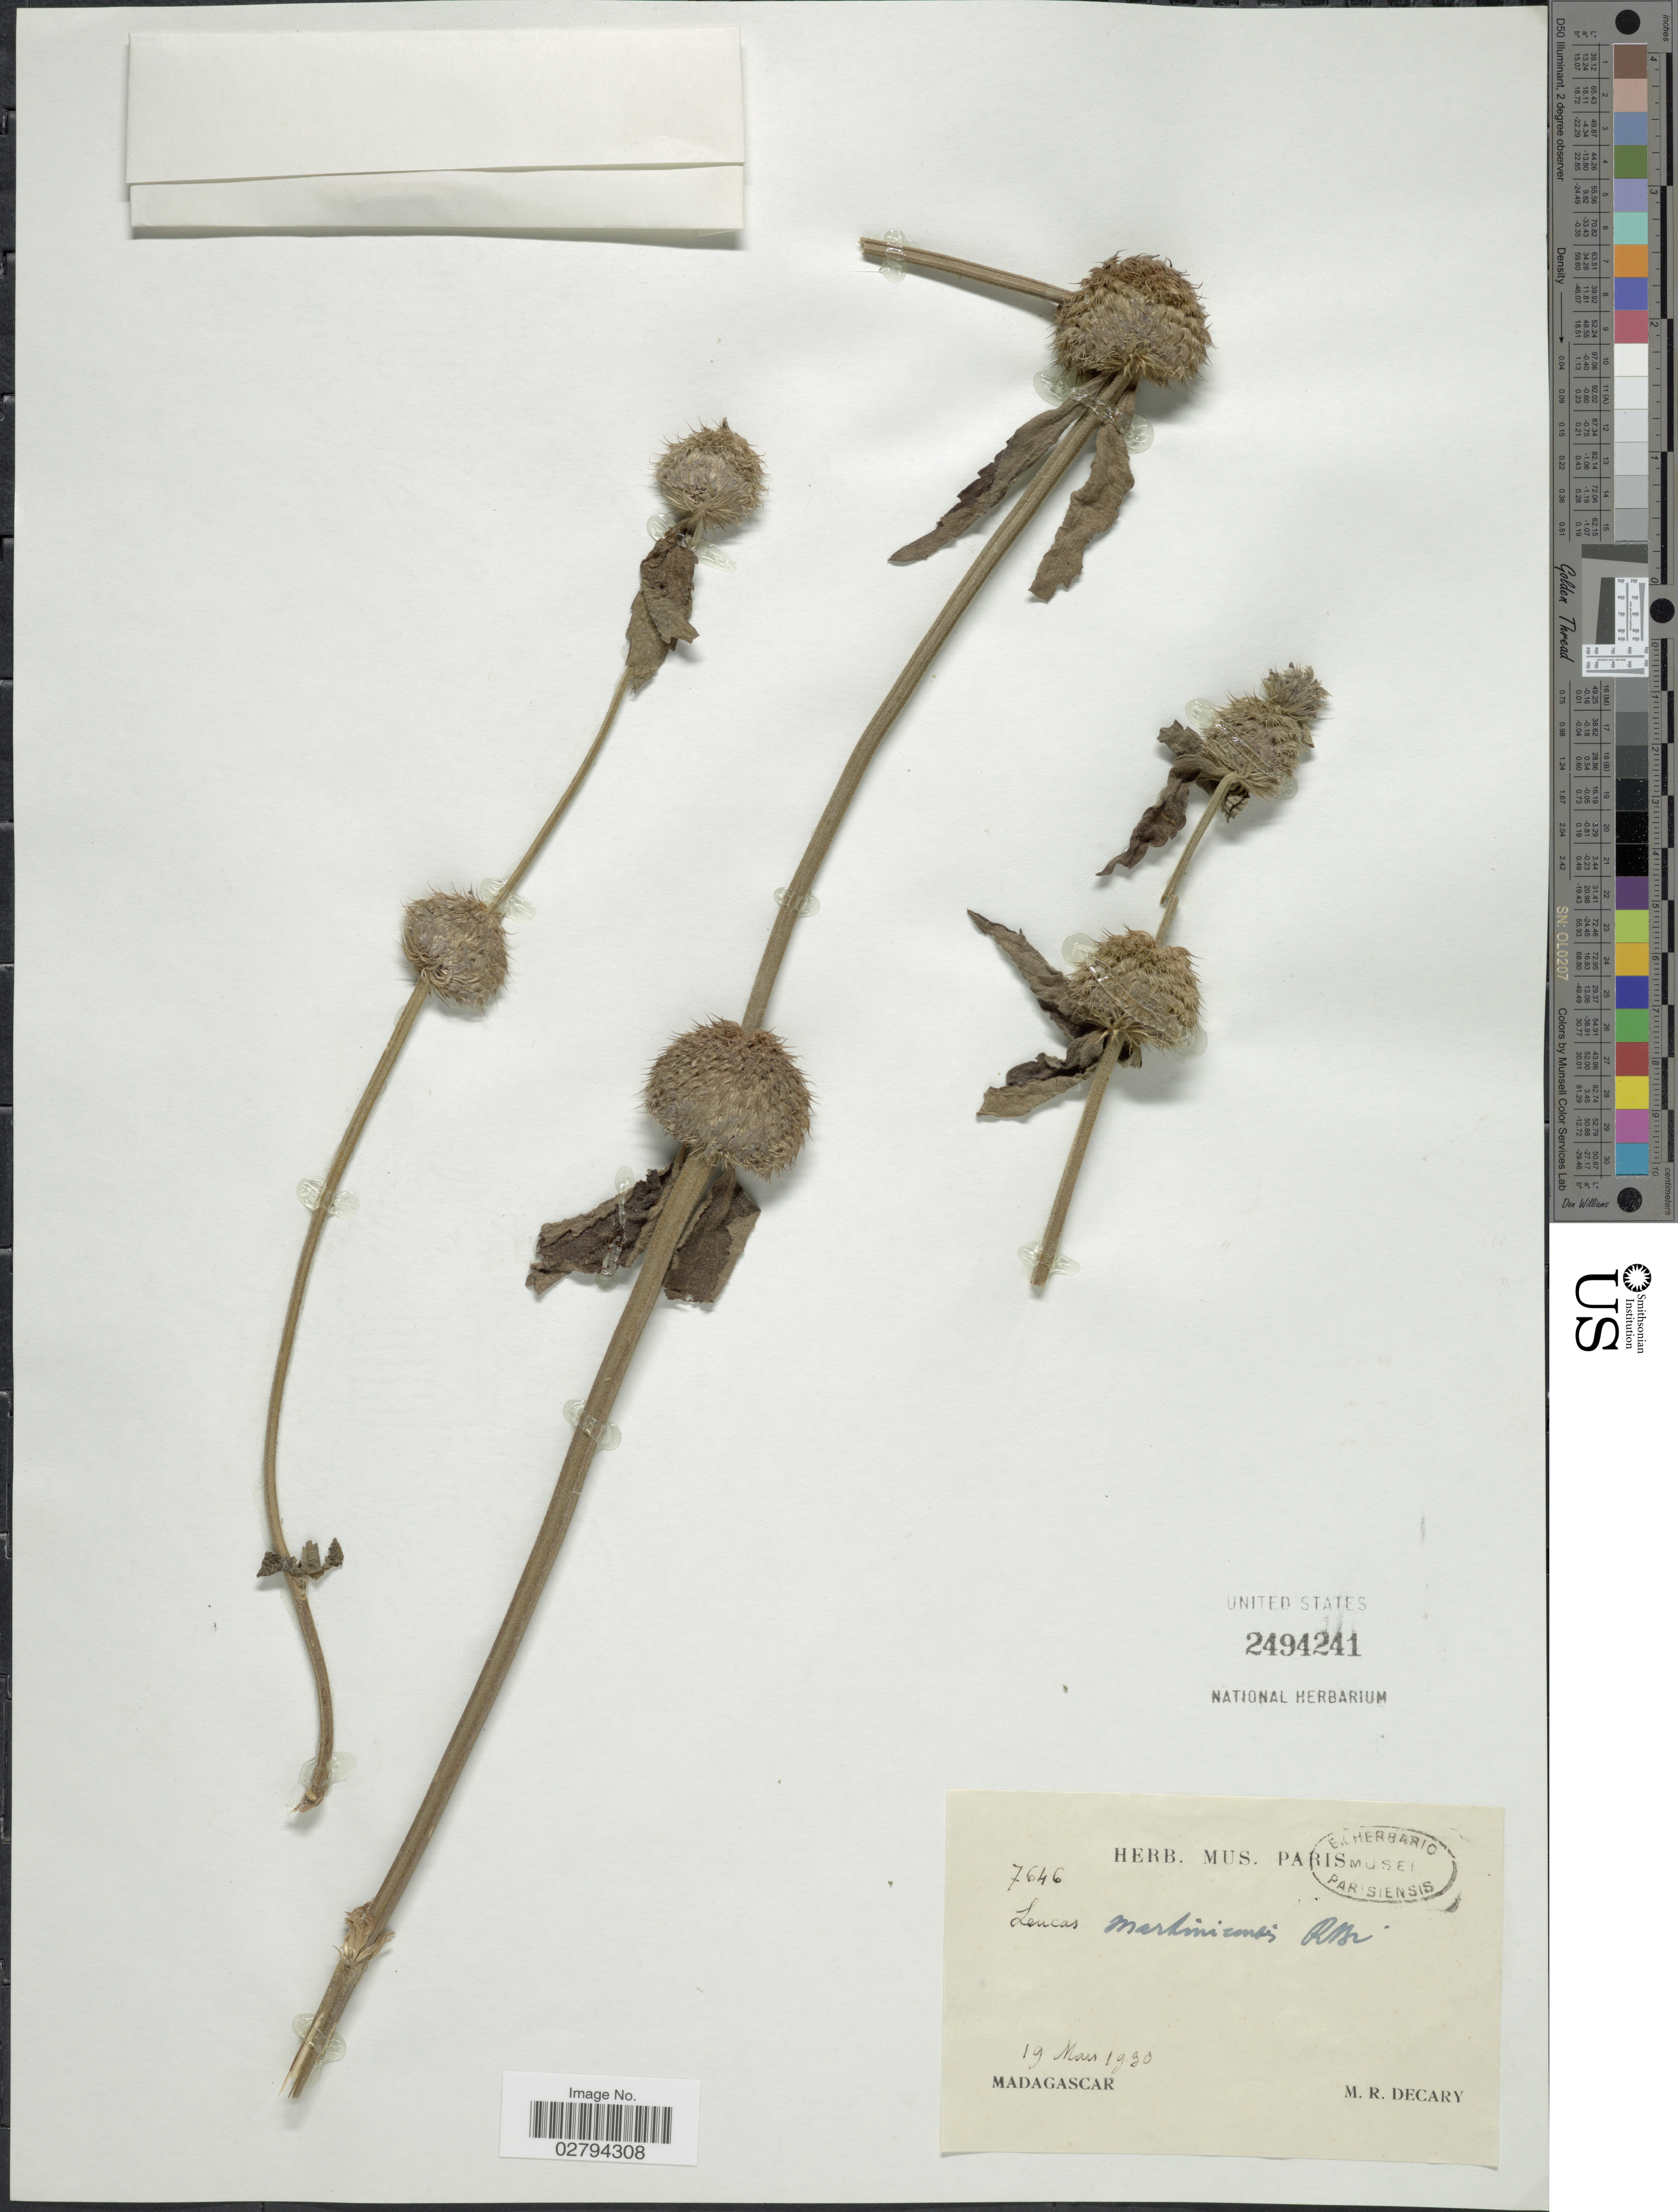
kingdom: Plantae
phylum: Tracheophyta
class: Magnoliopsida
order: Lamiales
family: Lamiaceae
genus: Leucas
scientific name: Leucas martinicensis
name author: (Jacq.) R. Br.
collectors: R. Decary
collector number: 7646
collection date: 1930-03-19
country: Madagascar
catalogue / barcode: US 2494241